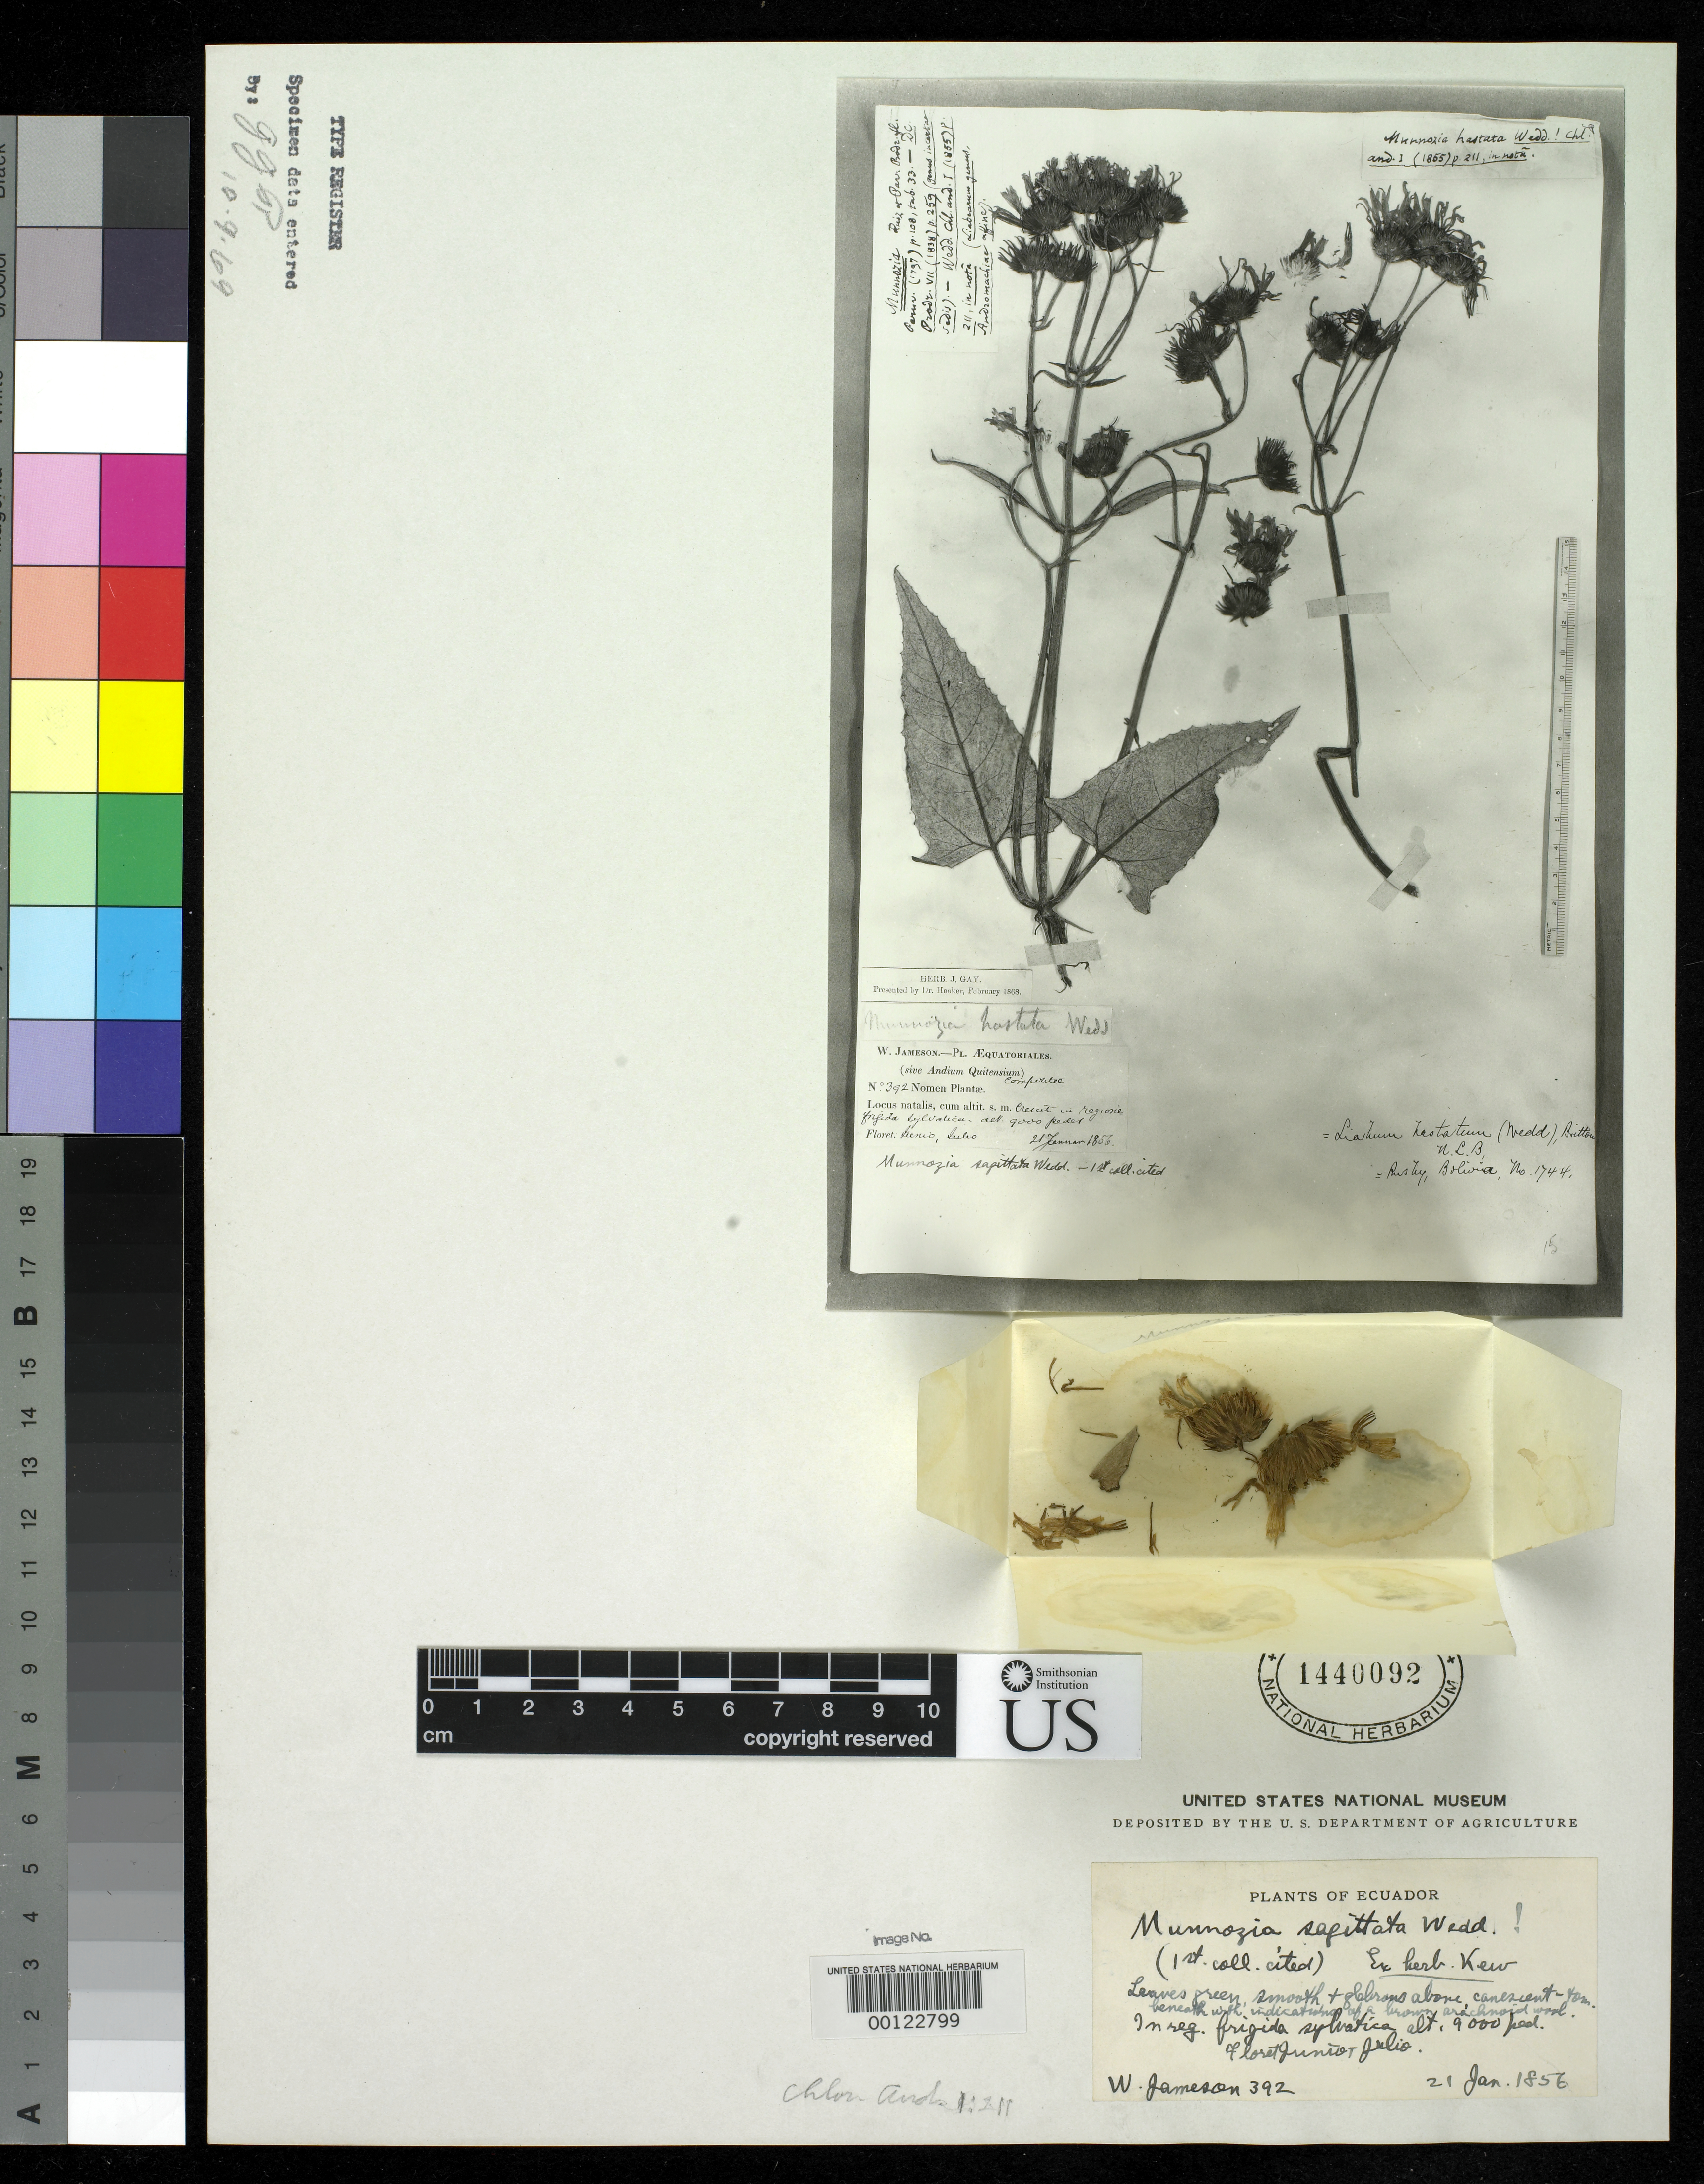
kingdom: Plantae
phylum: Tracheophyta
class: Magnoliopsida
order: Asterales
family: Asteraceae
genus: Munnozia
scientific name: Munnozia sagittata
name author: Wedd.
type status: Type Fragment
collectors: W. Jameson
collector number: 392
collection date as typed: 21 Jan 1856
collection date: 1856-01-21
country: Ecuador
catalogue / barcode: US 1440092